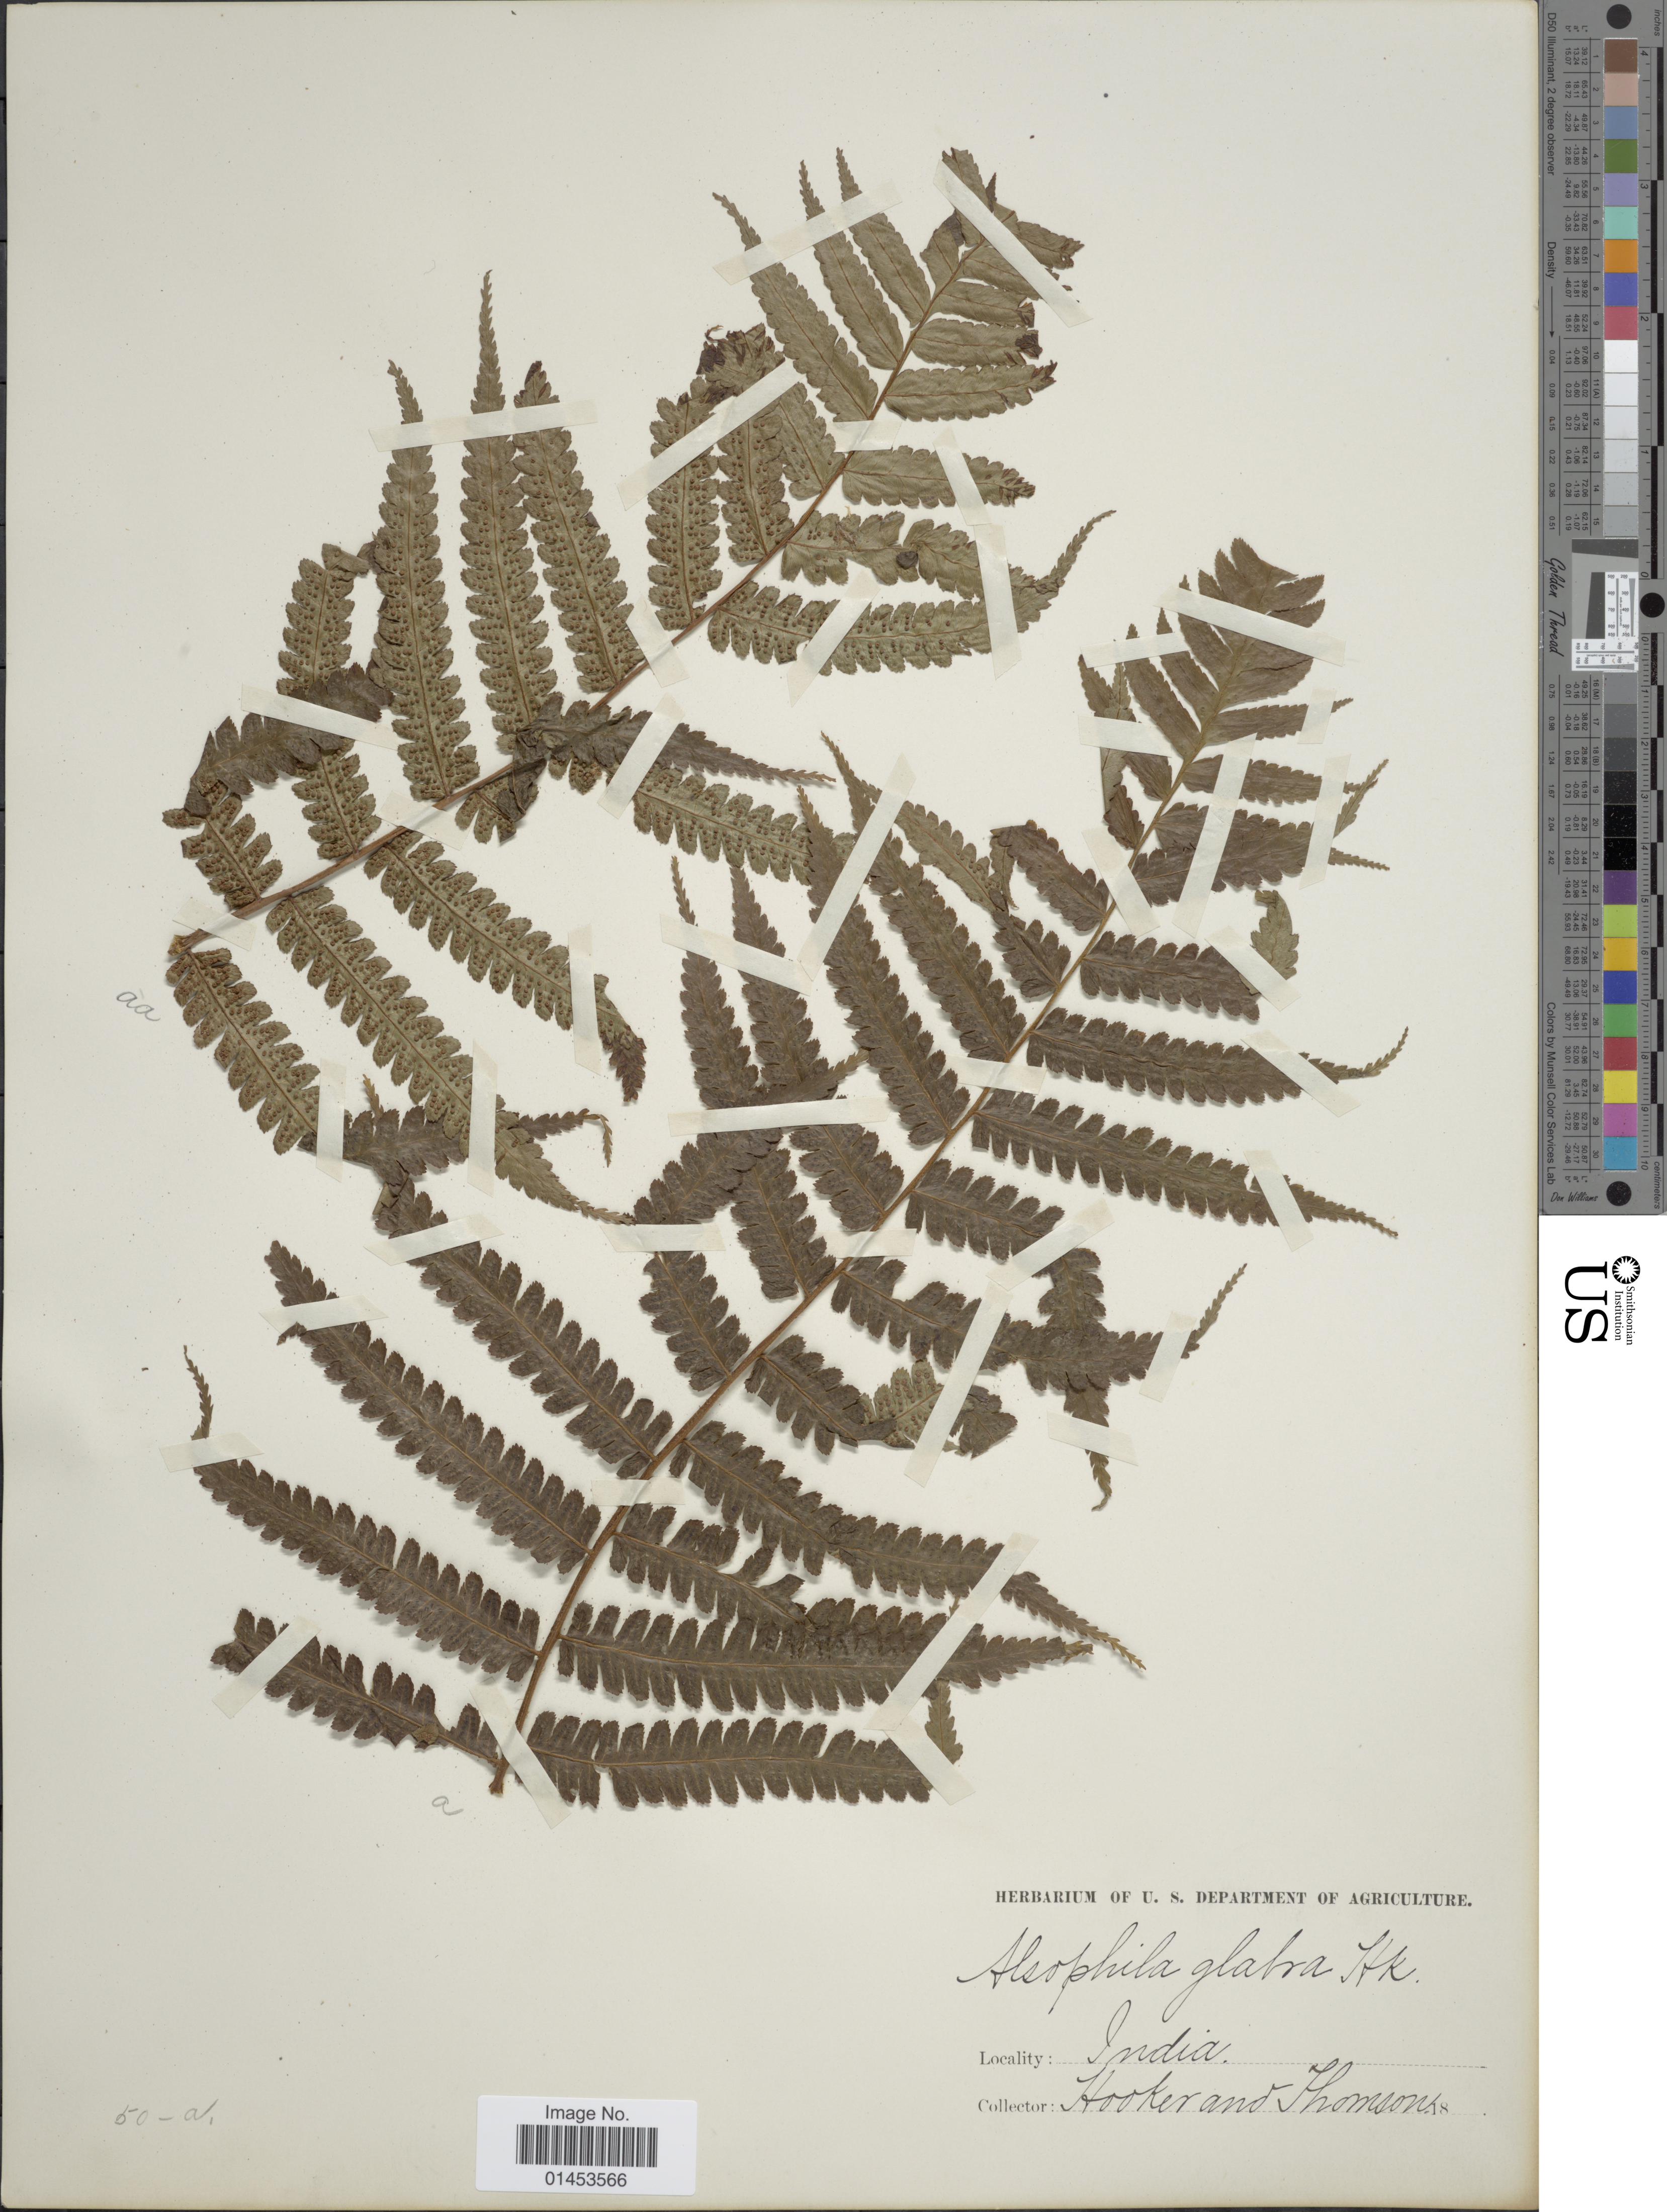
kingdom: Plantae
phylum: Tracheophyta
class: Polypodiopsida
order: Cyatheales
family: Cyatheaceae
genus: Cyathea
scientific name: Cyathea gigantea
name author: (Wall. ex Hook.) Holttum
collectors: -. Hooker & -- Thomson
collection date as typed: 18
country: India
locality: India